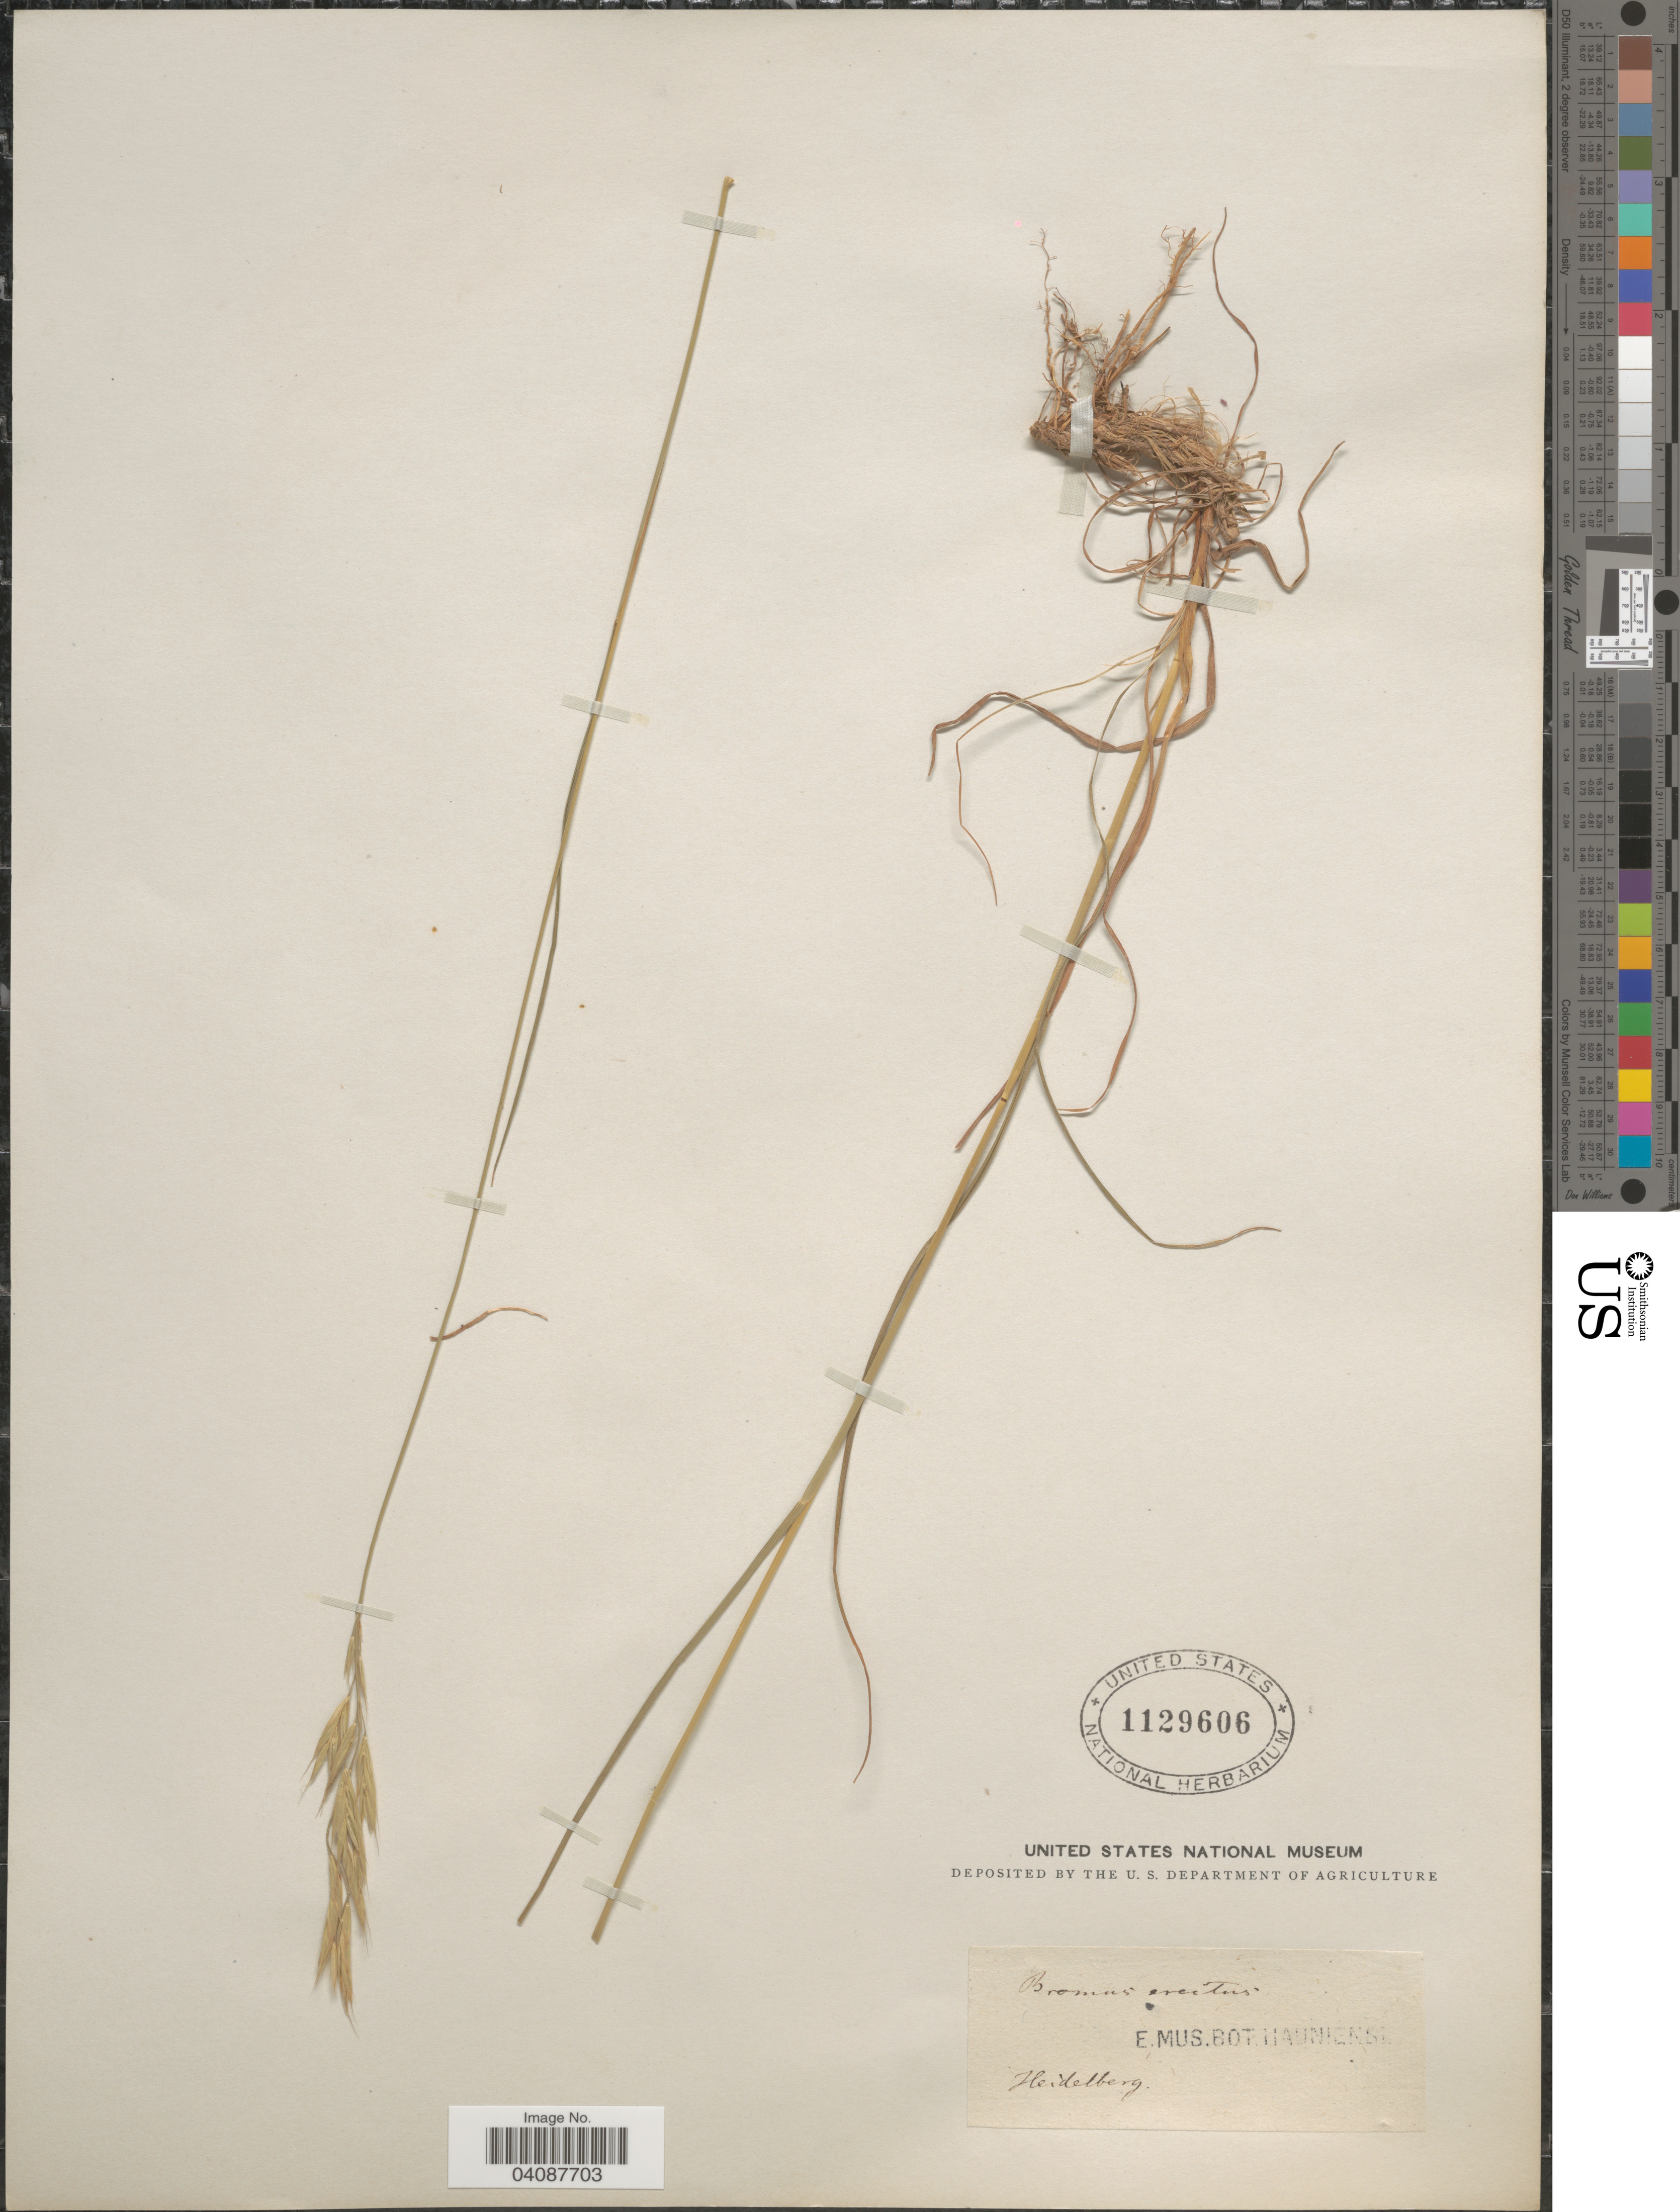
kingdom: Plantae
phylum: Tracheophyta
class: Liliopsida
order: Poales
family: Poaceae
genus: Bromus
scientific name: Bromus erectus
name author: Huds.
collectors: Ex herb. Museo Botanico Hauniensis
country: Germany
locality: Heidelberg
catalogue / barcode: US 1129606